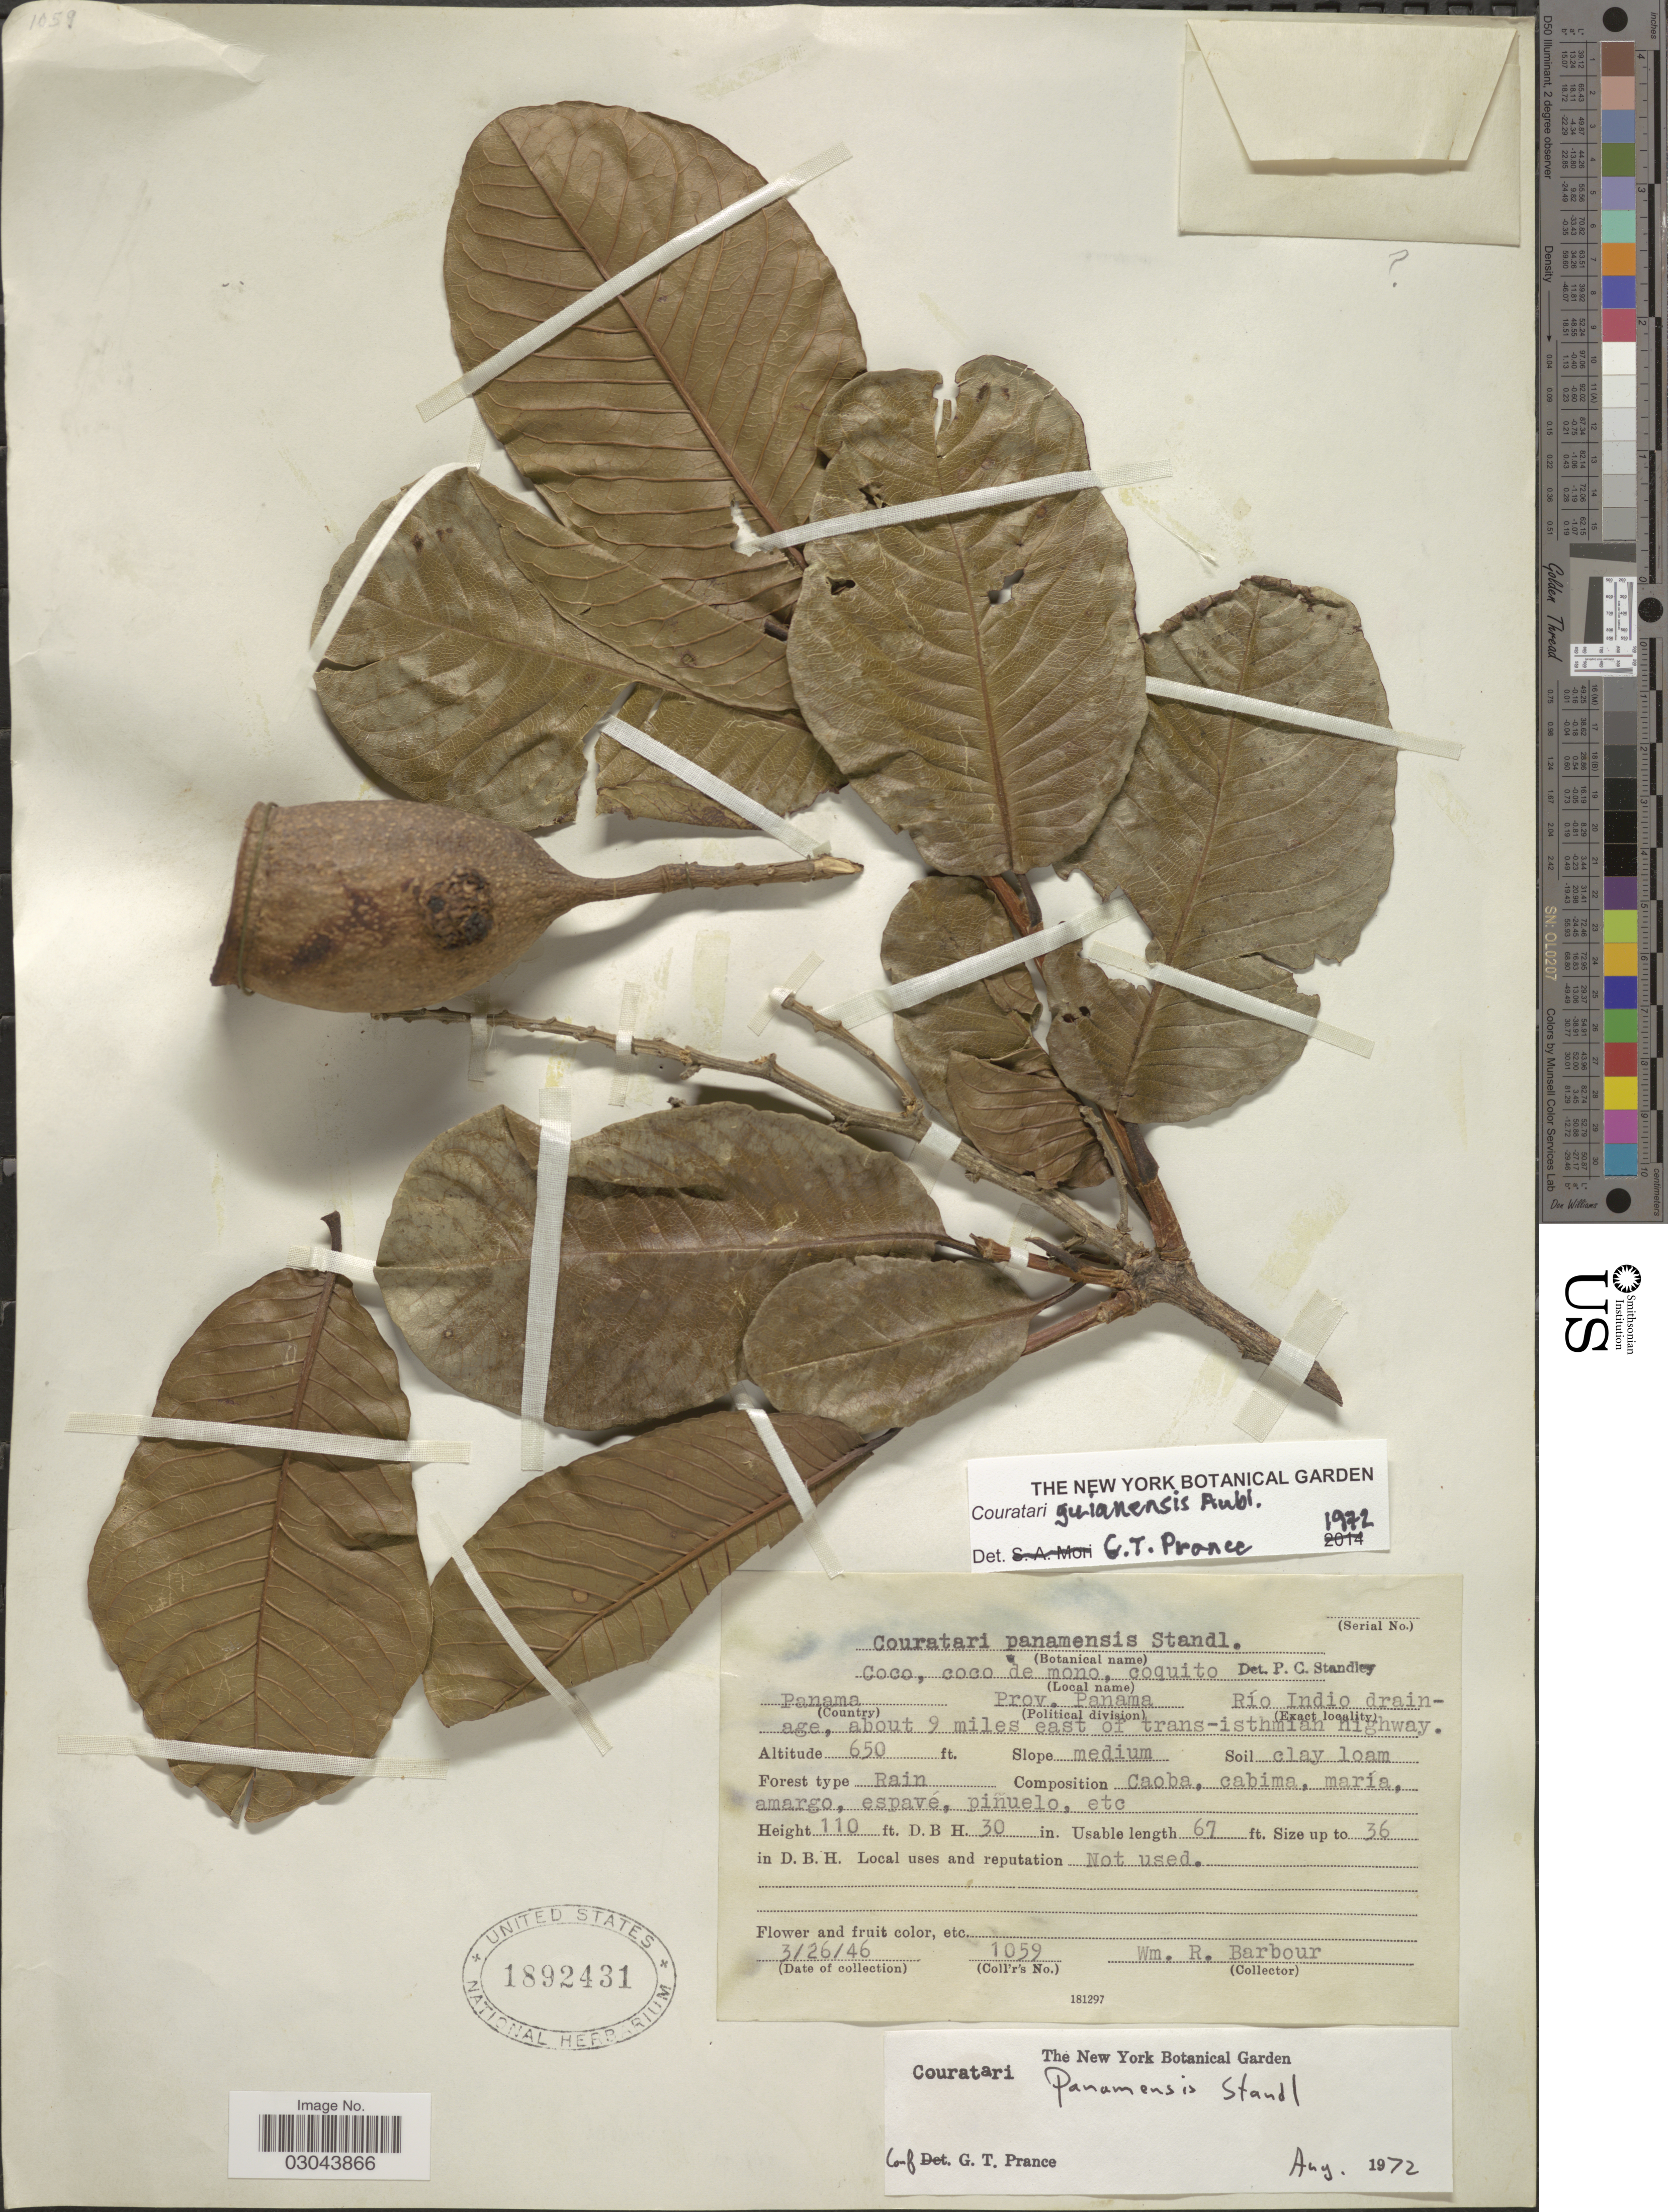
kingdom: Plantae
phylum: Tracheophyta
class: Magnoliopsida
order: Ericales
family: Lecythidaceae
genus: Couratari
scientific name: Couratari guianensis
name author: Aubl.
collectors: W. Barbour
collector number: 1059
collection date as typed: Transcribed d/m/y: 26/3/46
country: Panama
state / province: Panamá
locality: Río Indio drainage, about 9 miles east of trans-isthmian highway.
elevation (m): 198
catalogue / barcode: US 1892431